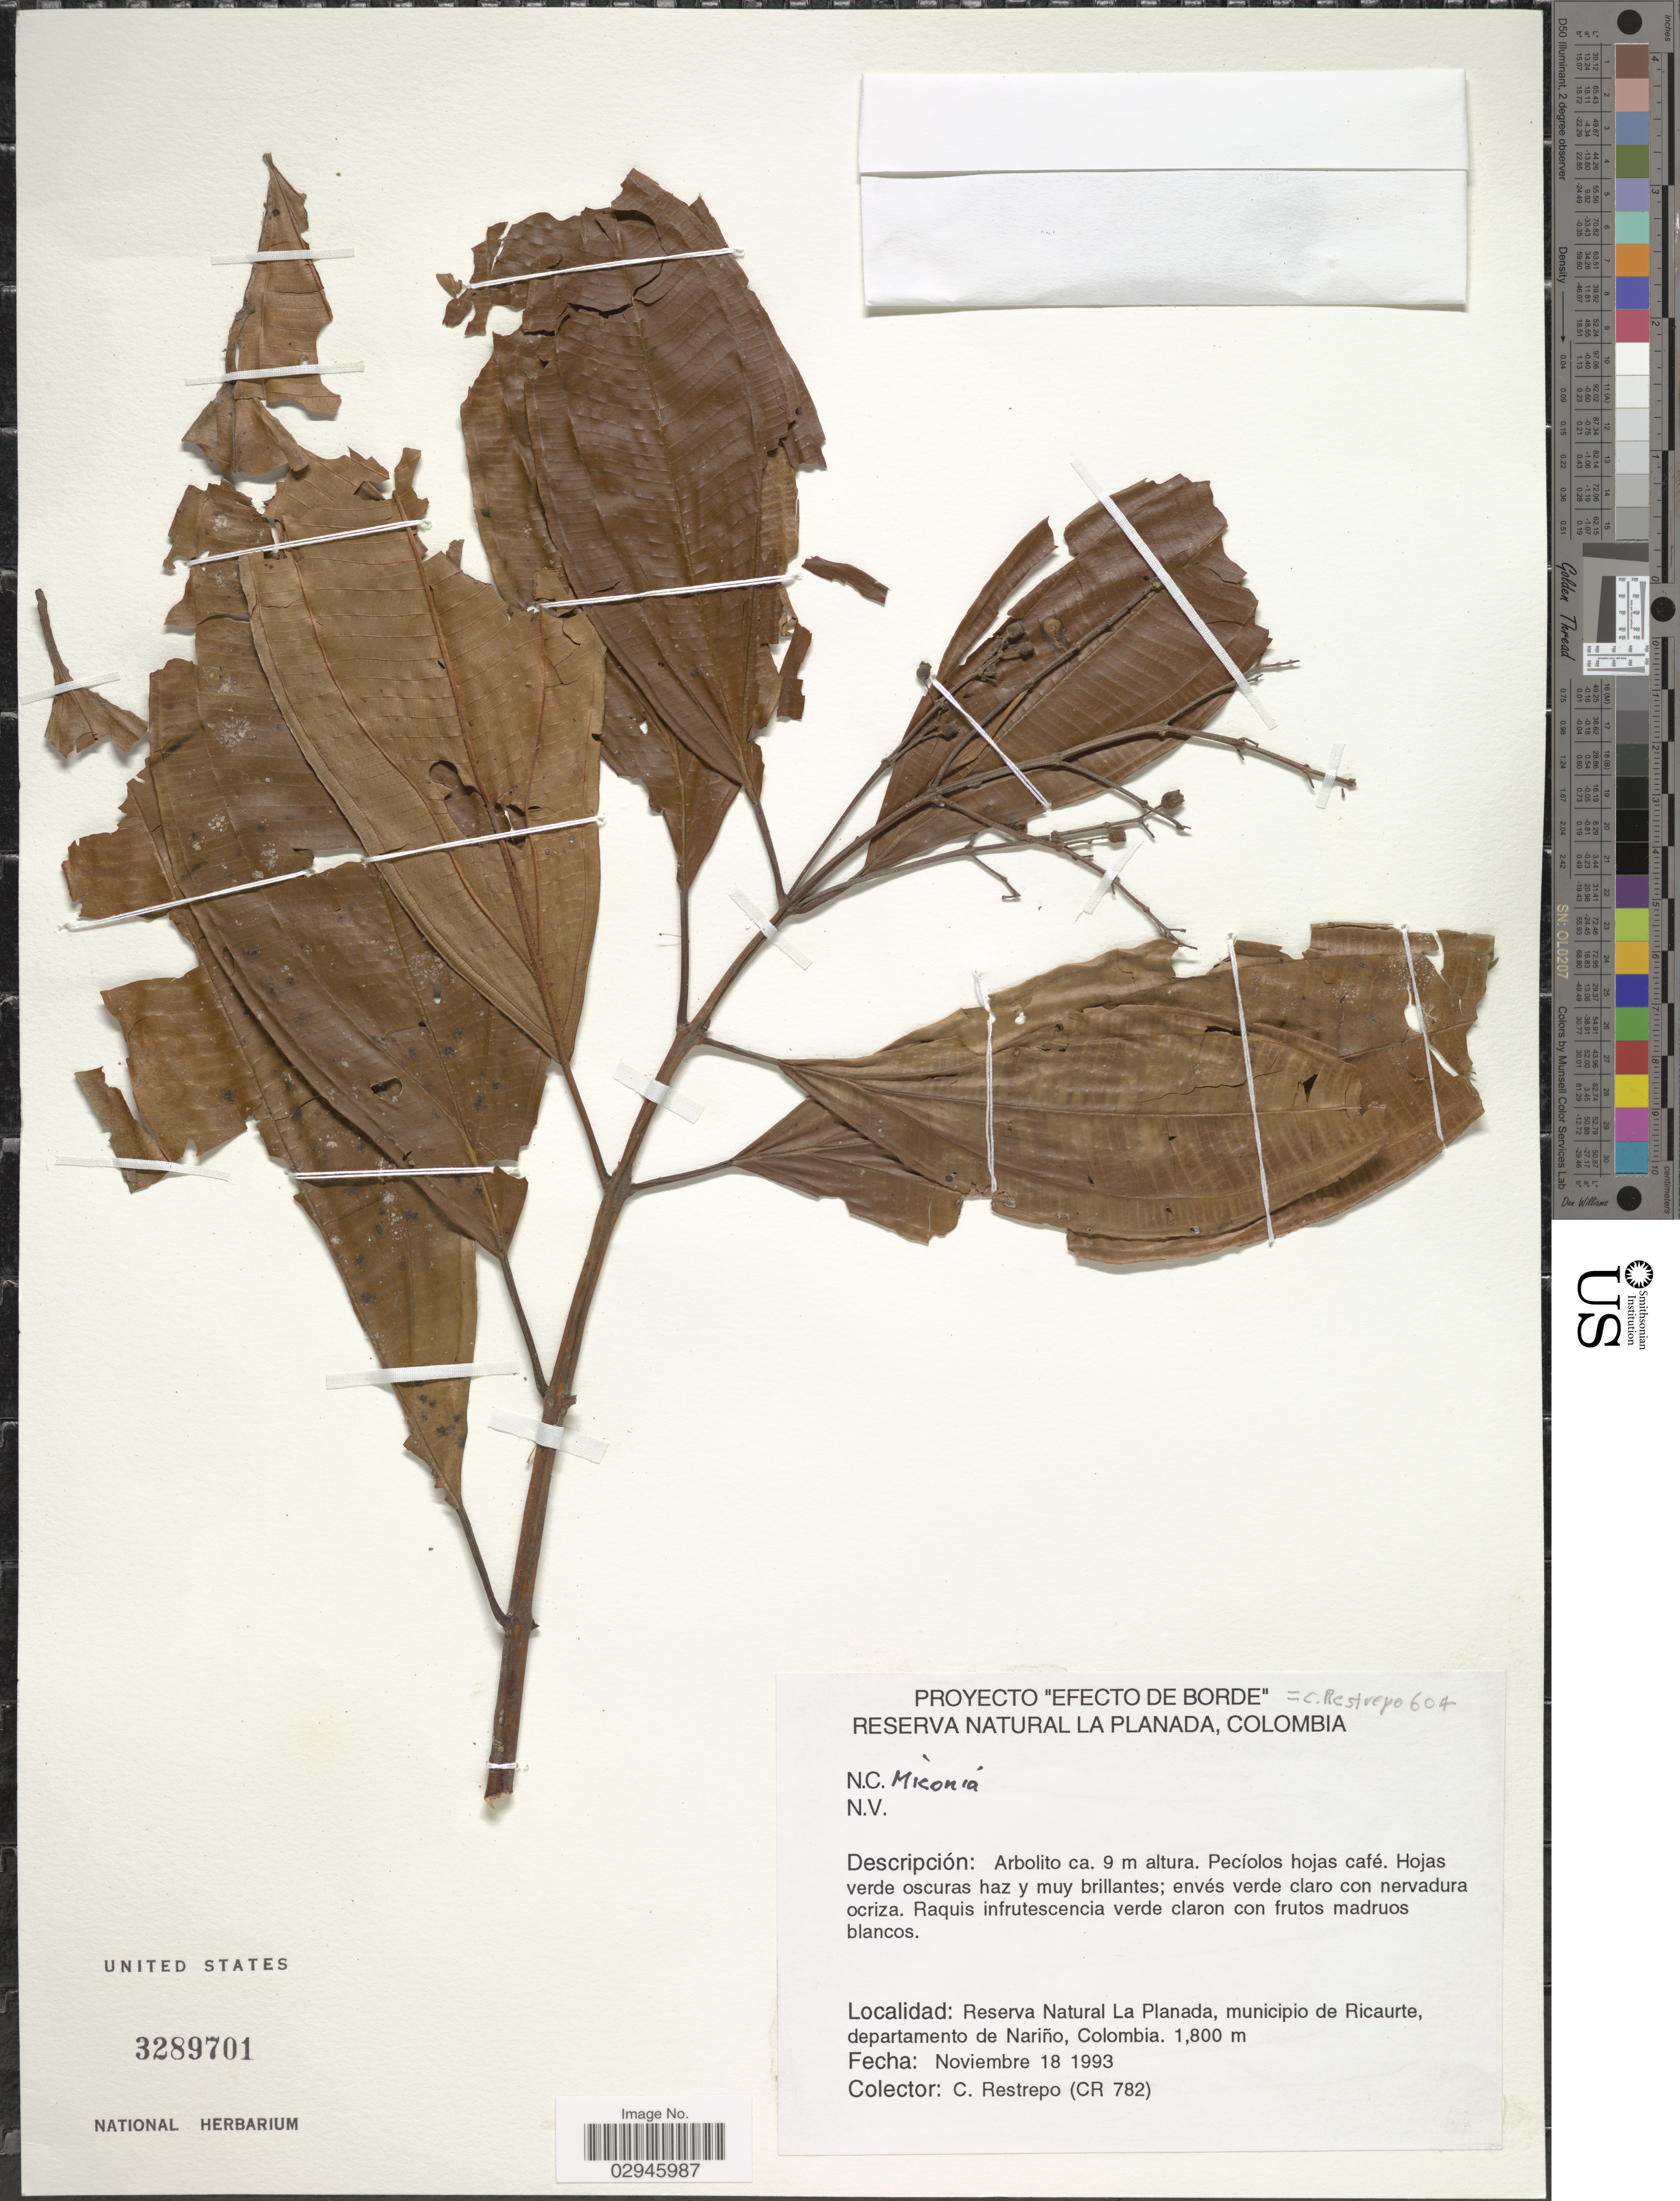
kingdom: Plantae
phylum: Tracheophyta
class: Magnoliopsida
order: Myrtales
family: Melastomataceae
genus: Miconia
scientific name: Miconia sp.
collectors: C. Restrepo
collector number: CR 782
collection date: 1993-11-18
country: Colombia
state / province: Nariño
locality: Reserva Natural La Planada, municipio de Ricaurte, departamento de Nariño.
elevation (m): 1800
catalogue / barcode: US 3289701